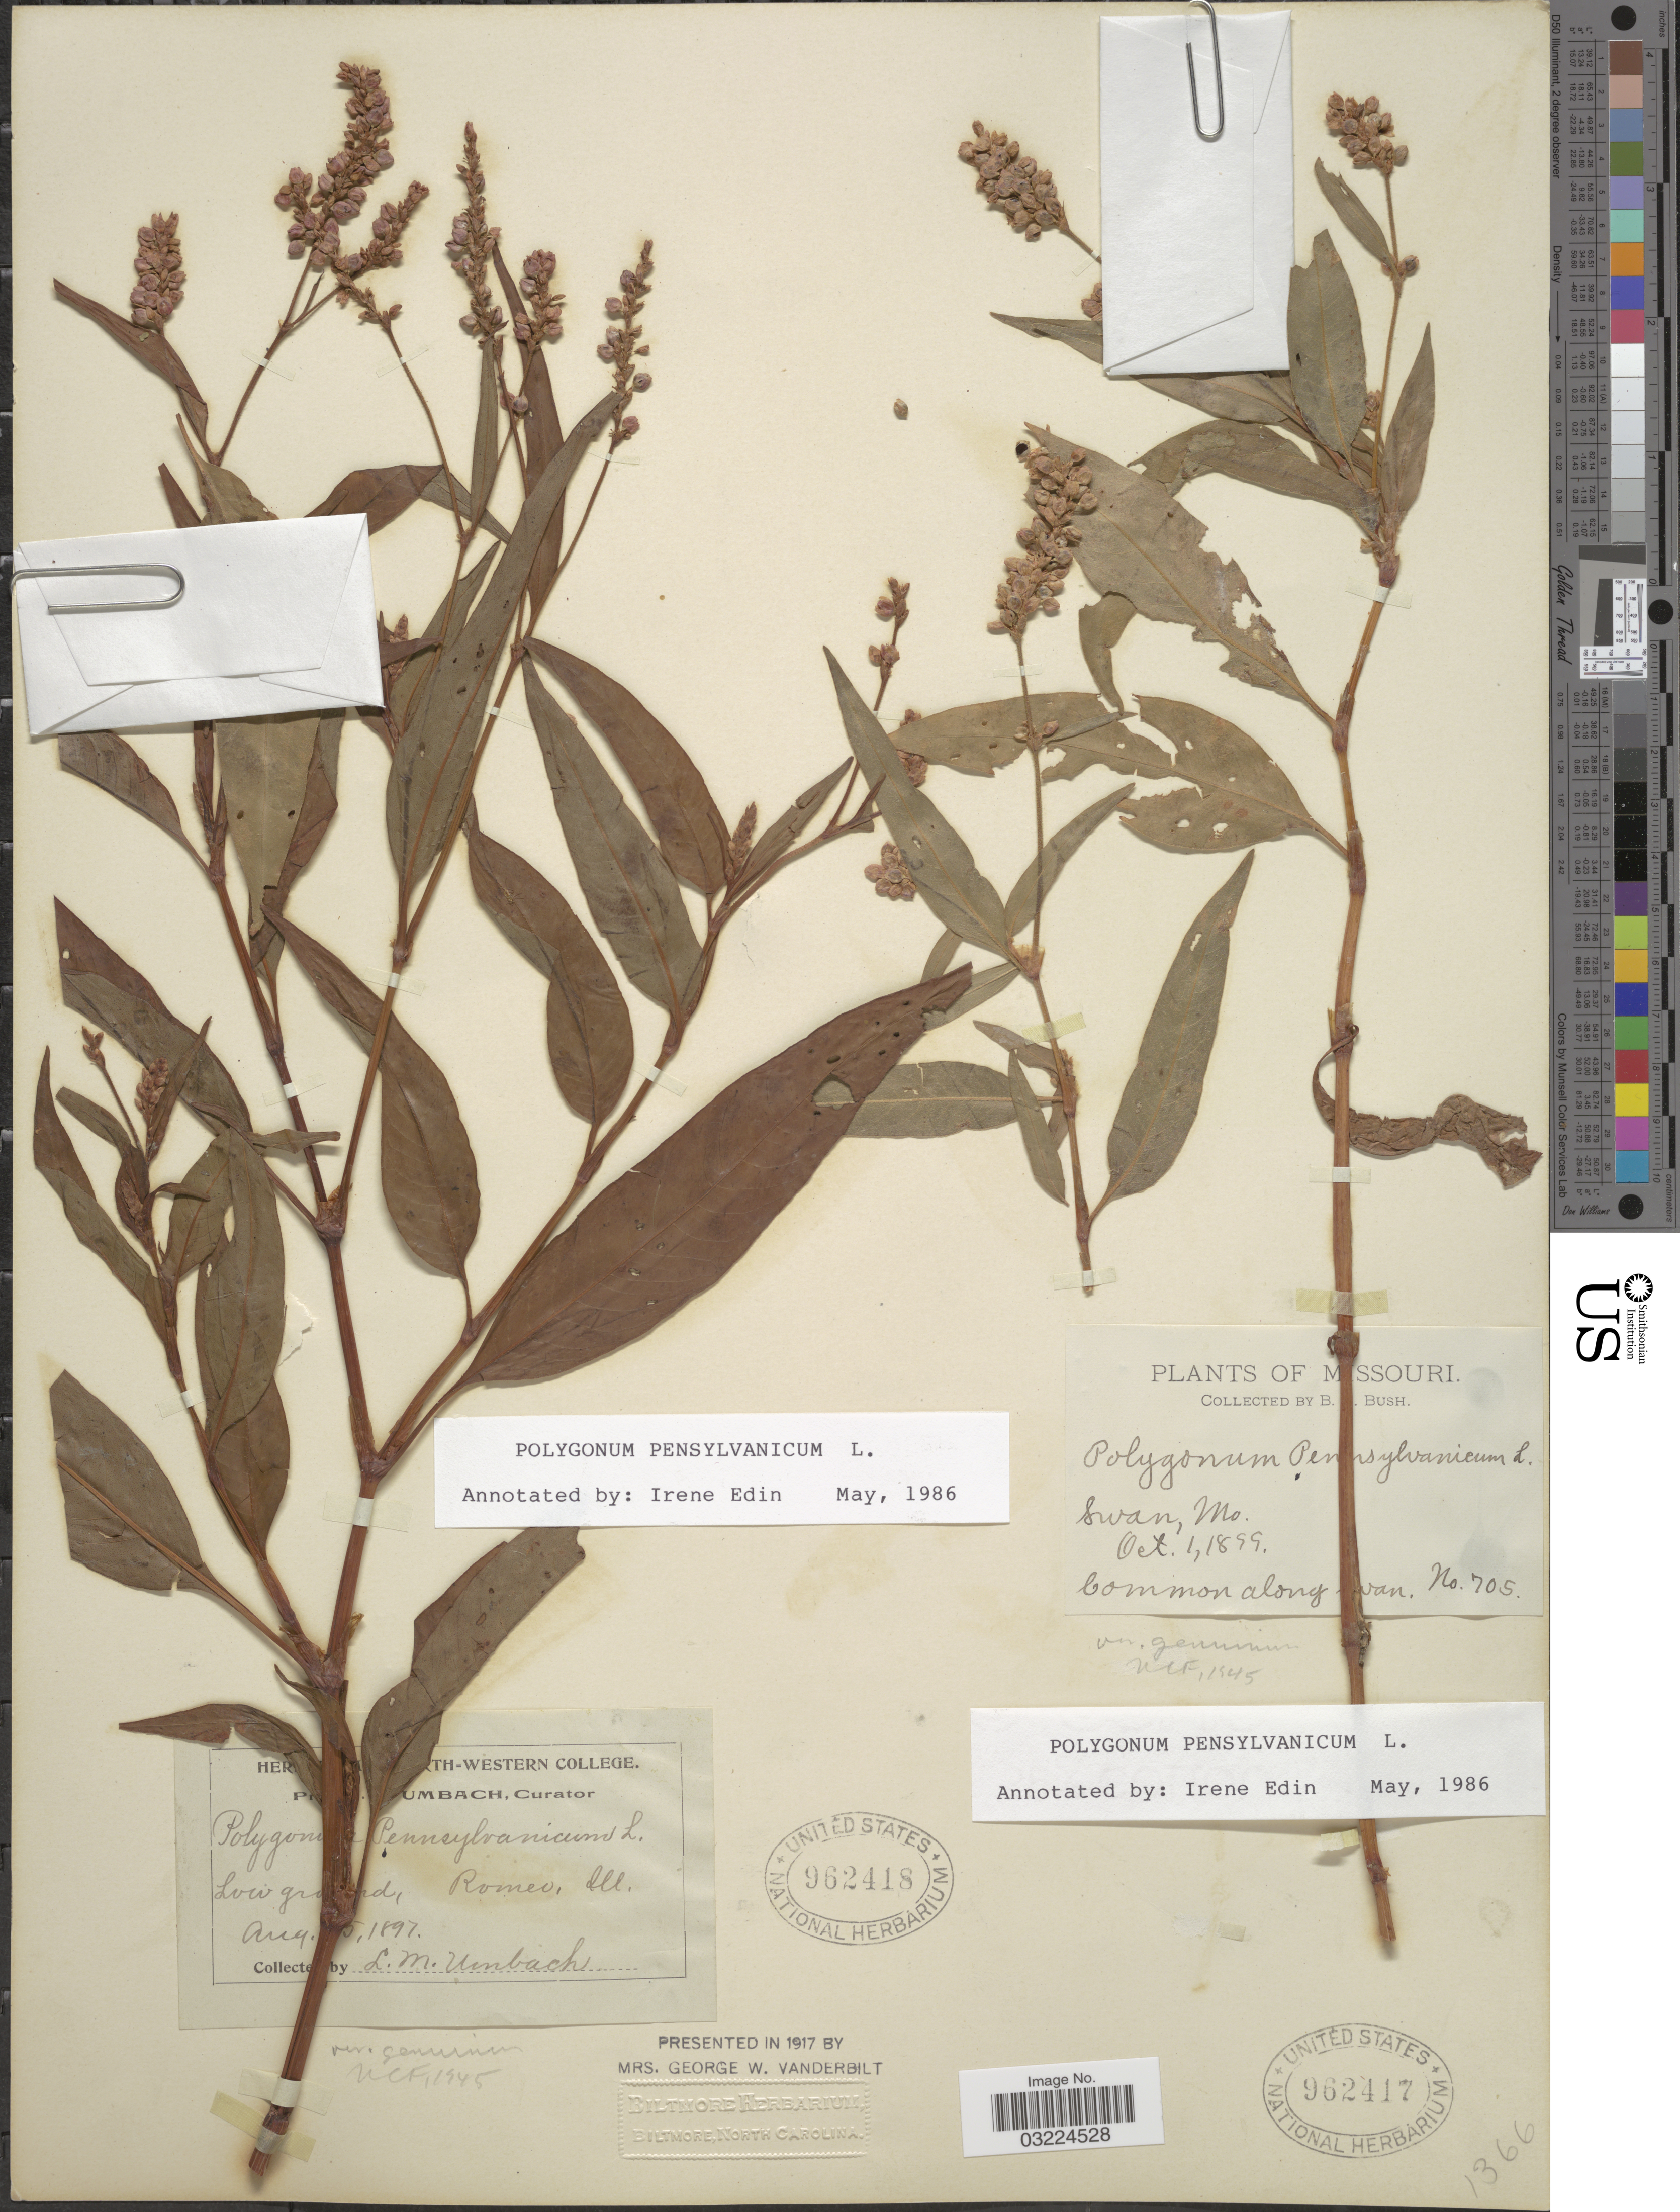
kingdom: Plantae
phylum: Tracheophyta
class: Magnoliopsida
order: Caryophyllales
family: Polygonaceae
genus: Persicaria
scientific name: Persicaria pensylvanica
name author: (L.) M. Gómez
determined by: Atha, D. E.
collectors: L. M. Umbach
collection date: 1897-08-05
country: United States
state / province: Illinois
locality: Romeo.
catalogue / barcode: US 962418